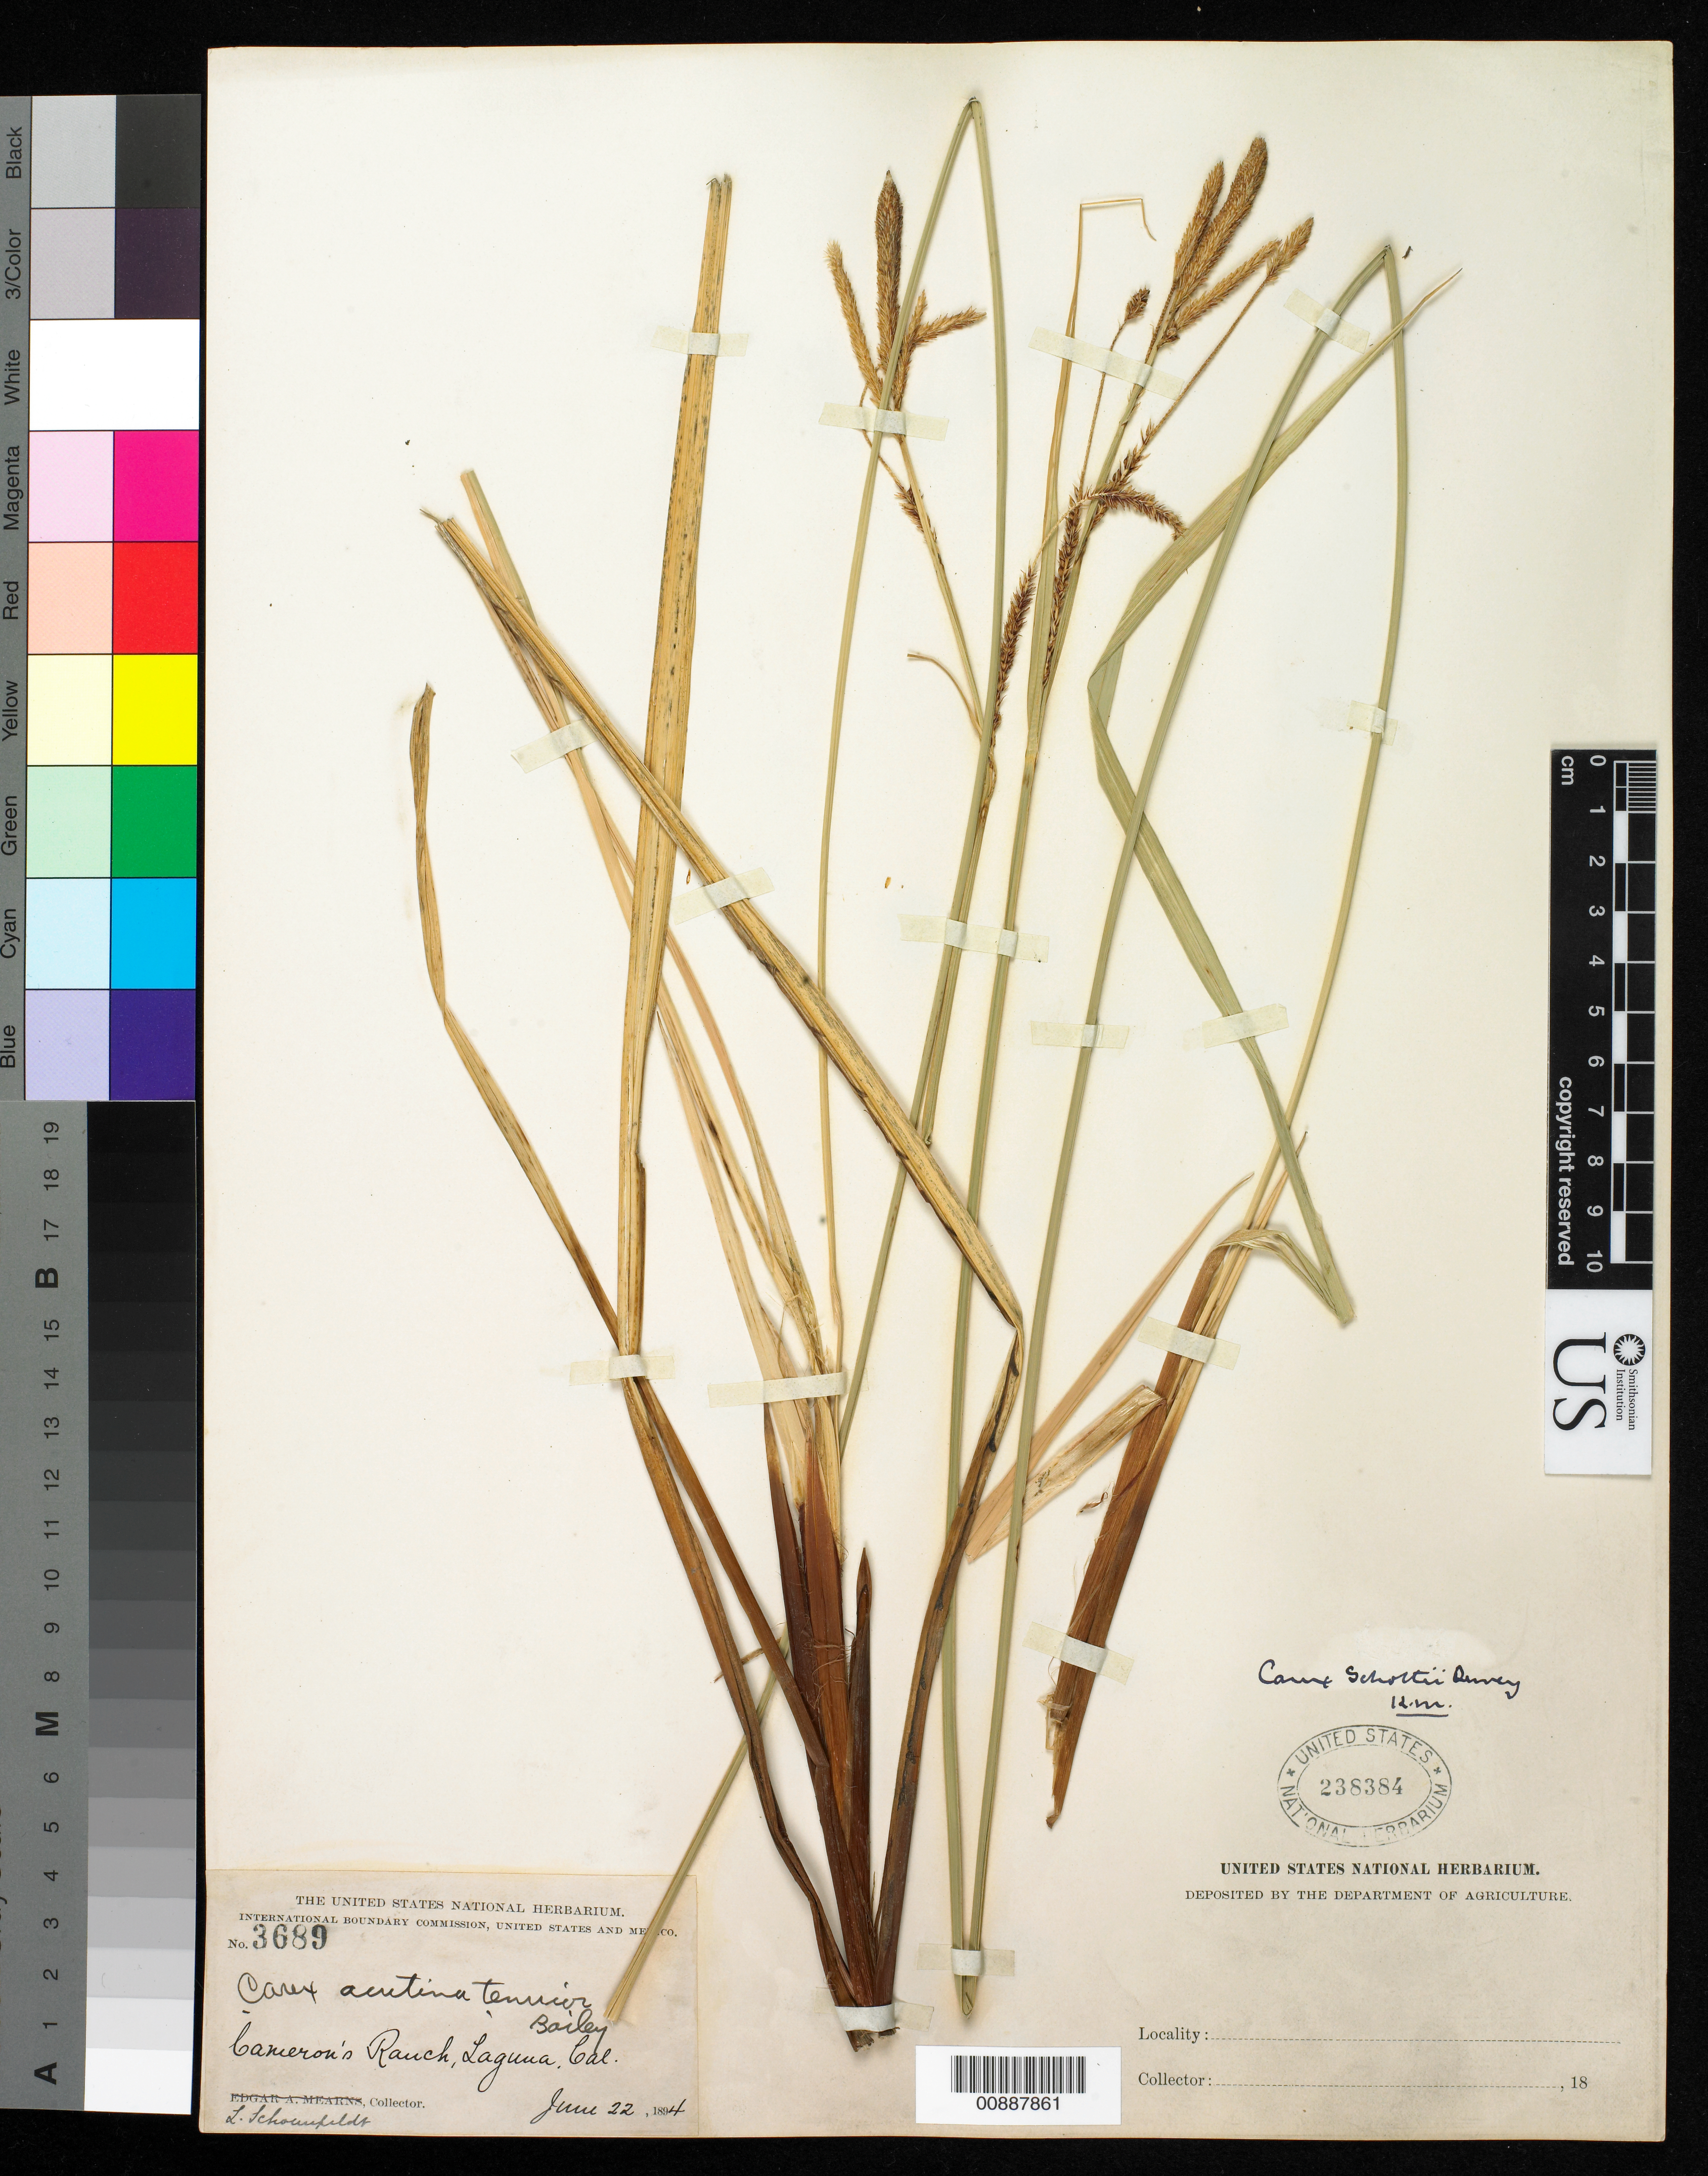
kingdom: Plantae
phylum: Tracheophyta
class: Liliopsida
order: Poales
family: Cyperaceae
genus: Carex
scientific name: Carex schottii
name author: Dewey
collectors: L. Schoenfeldt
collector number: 3689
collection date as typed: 22 Jun 1894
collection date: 1894-06-22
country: United States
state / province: California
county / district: Orange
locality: Cameron's Ranch, Laguna, California.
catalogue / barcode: US 238384